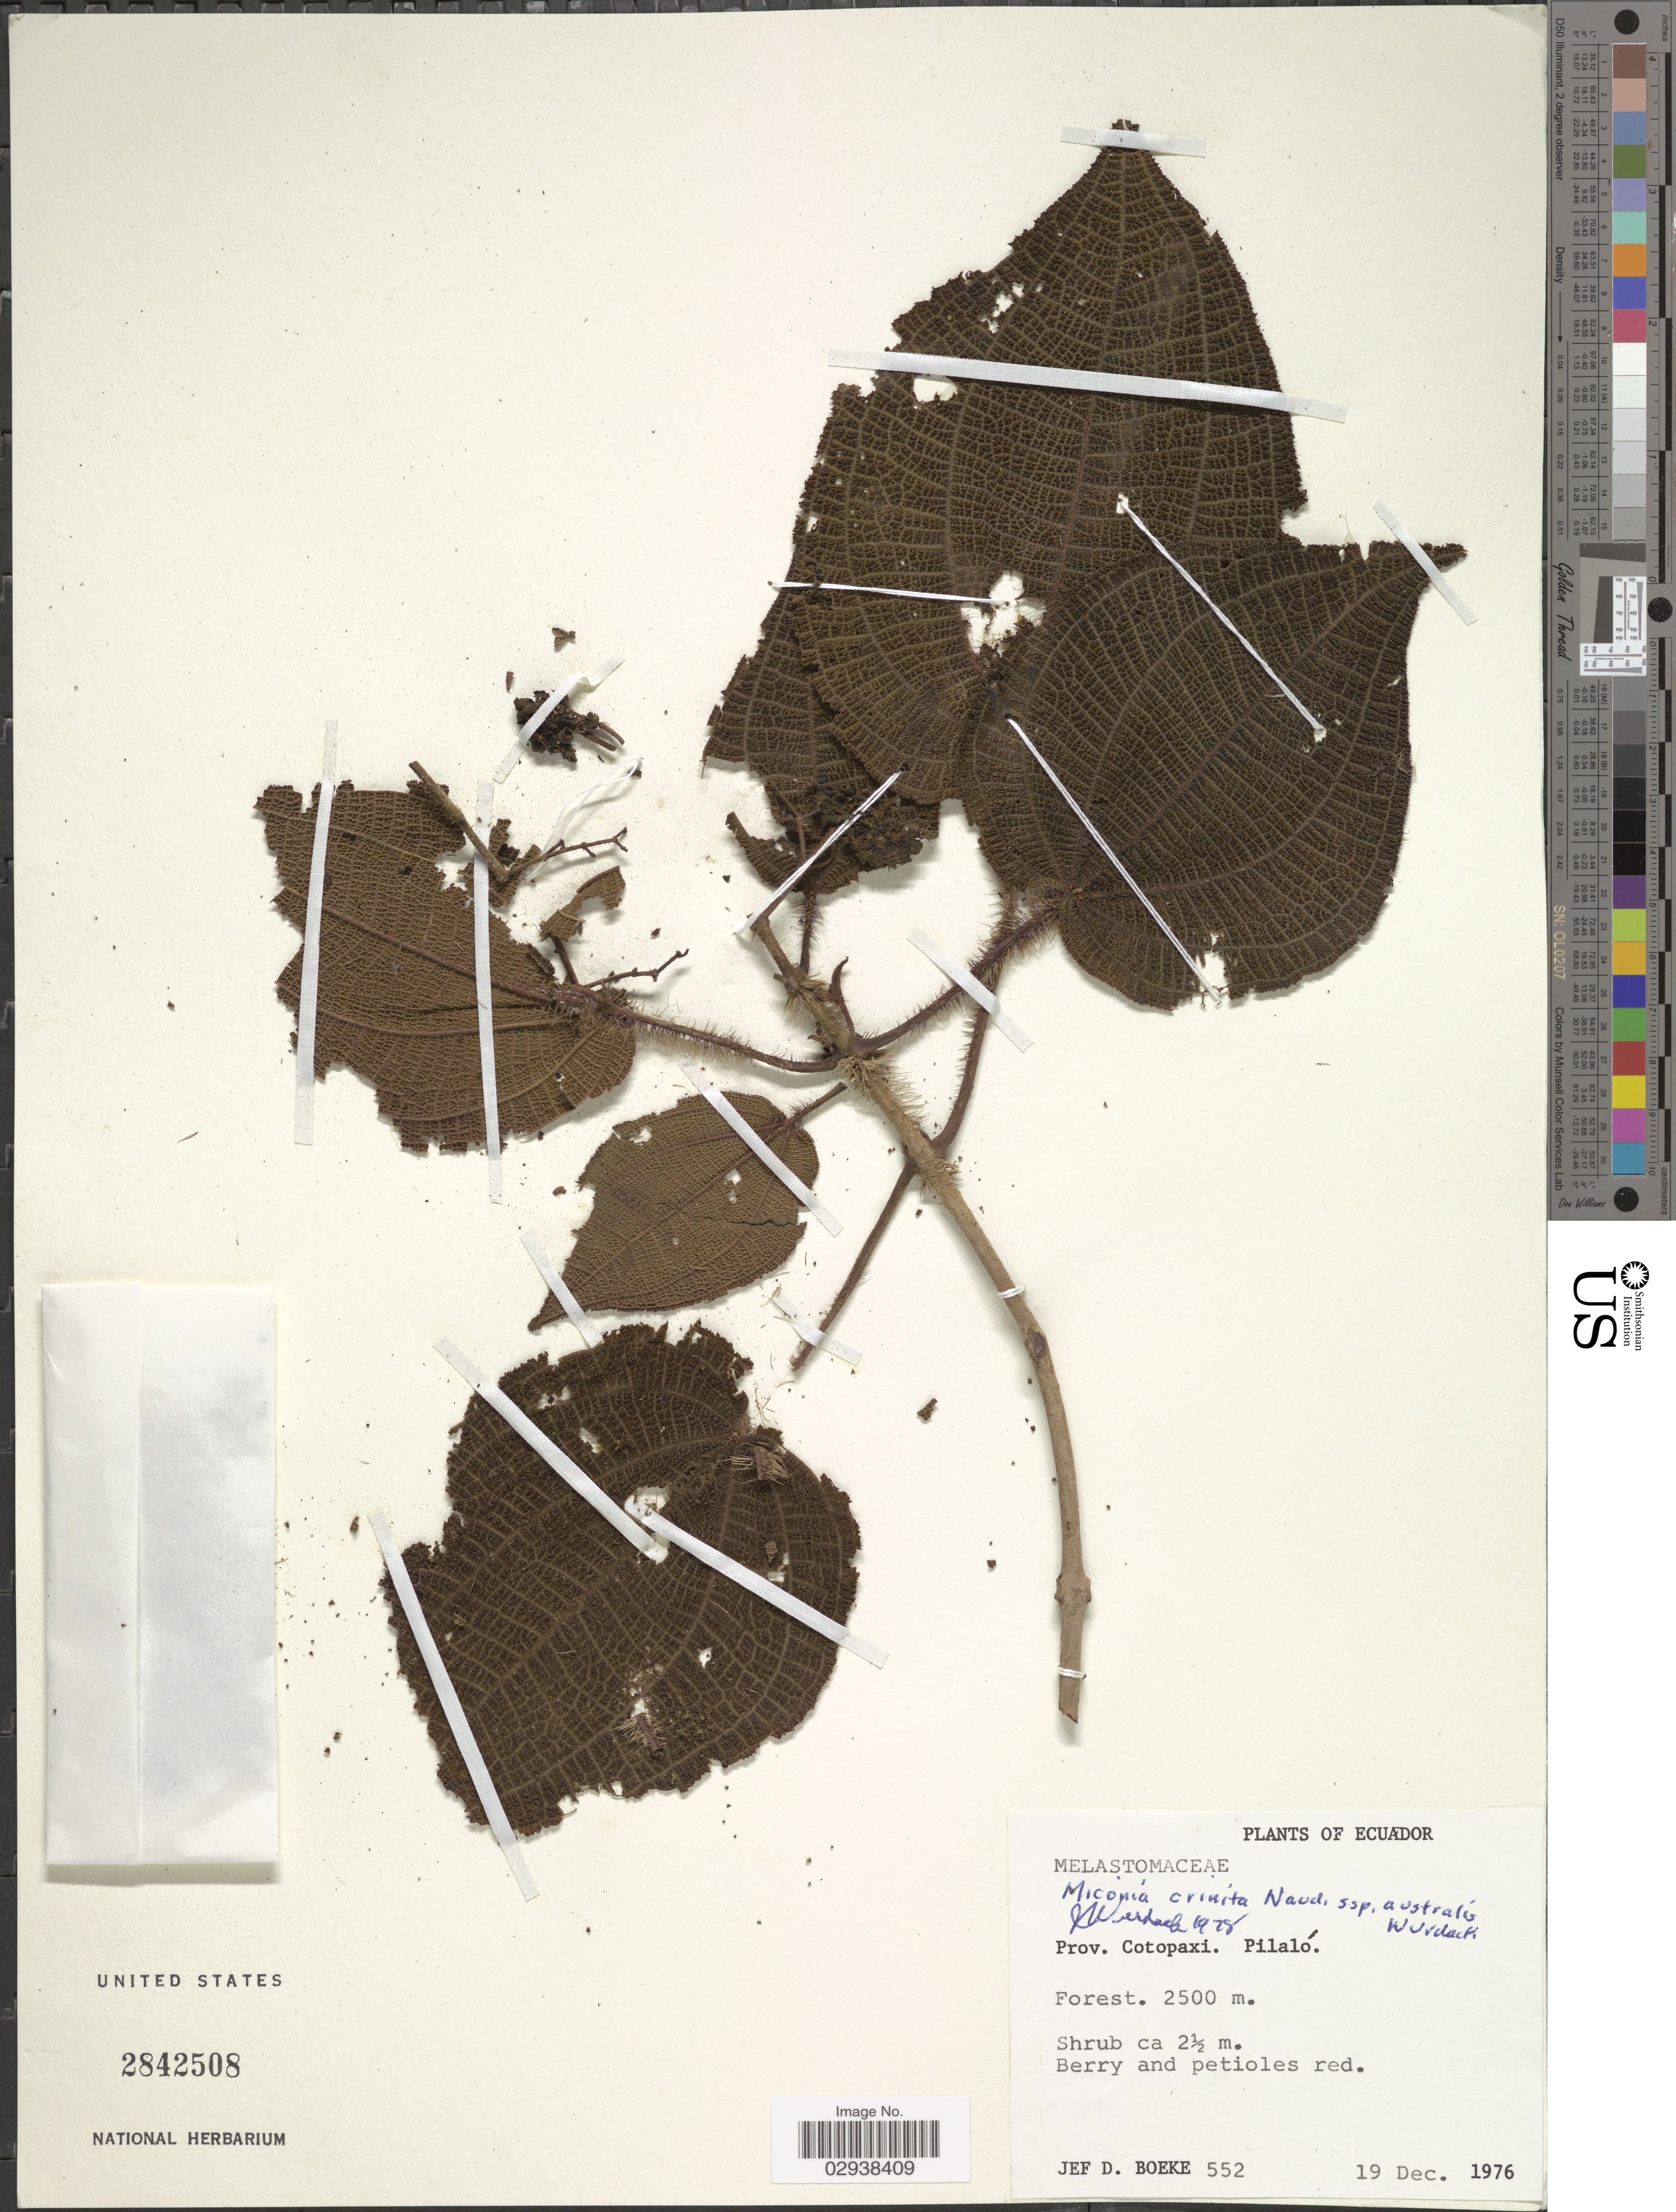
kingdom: Plantae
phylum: Tracheophyta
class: Magnoliopsida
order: Myrtales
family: Melastomataceae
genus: Miconia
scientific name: Miconia crinita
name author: Naudin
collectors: J. Boeke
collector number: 552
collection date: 1976-12-19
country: Ecuador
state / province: Cotopaxi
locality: Pilaló.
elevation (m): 2500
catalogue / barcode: US 2842508